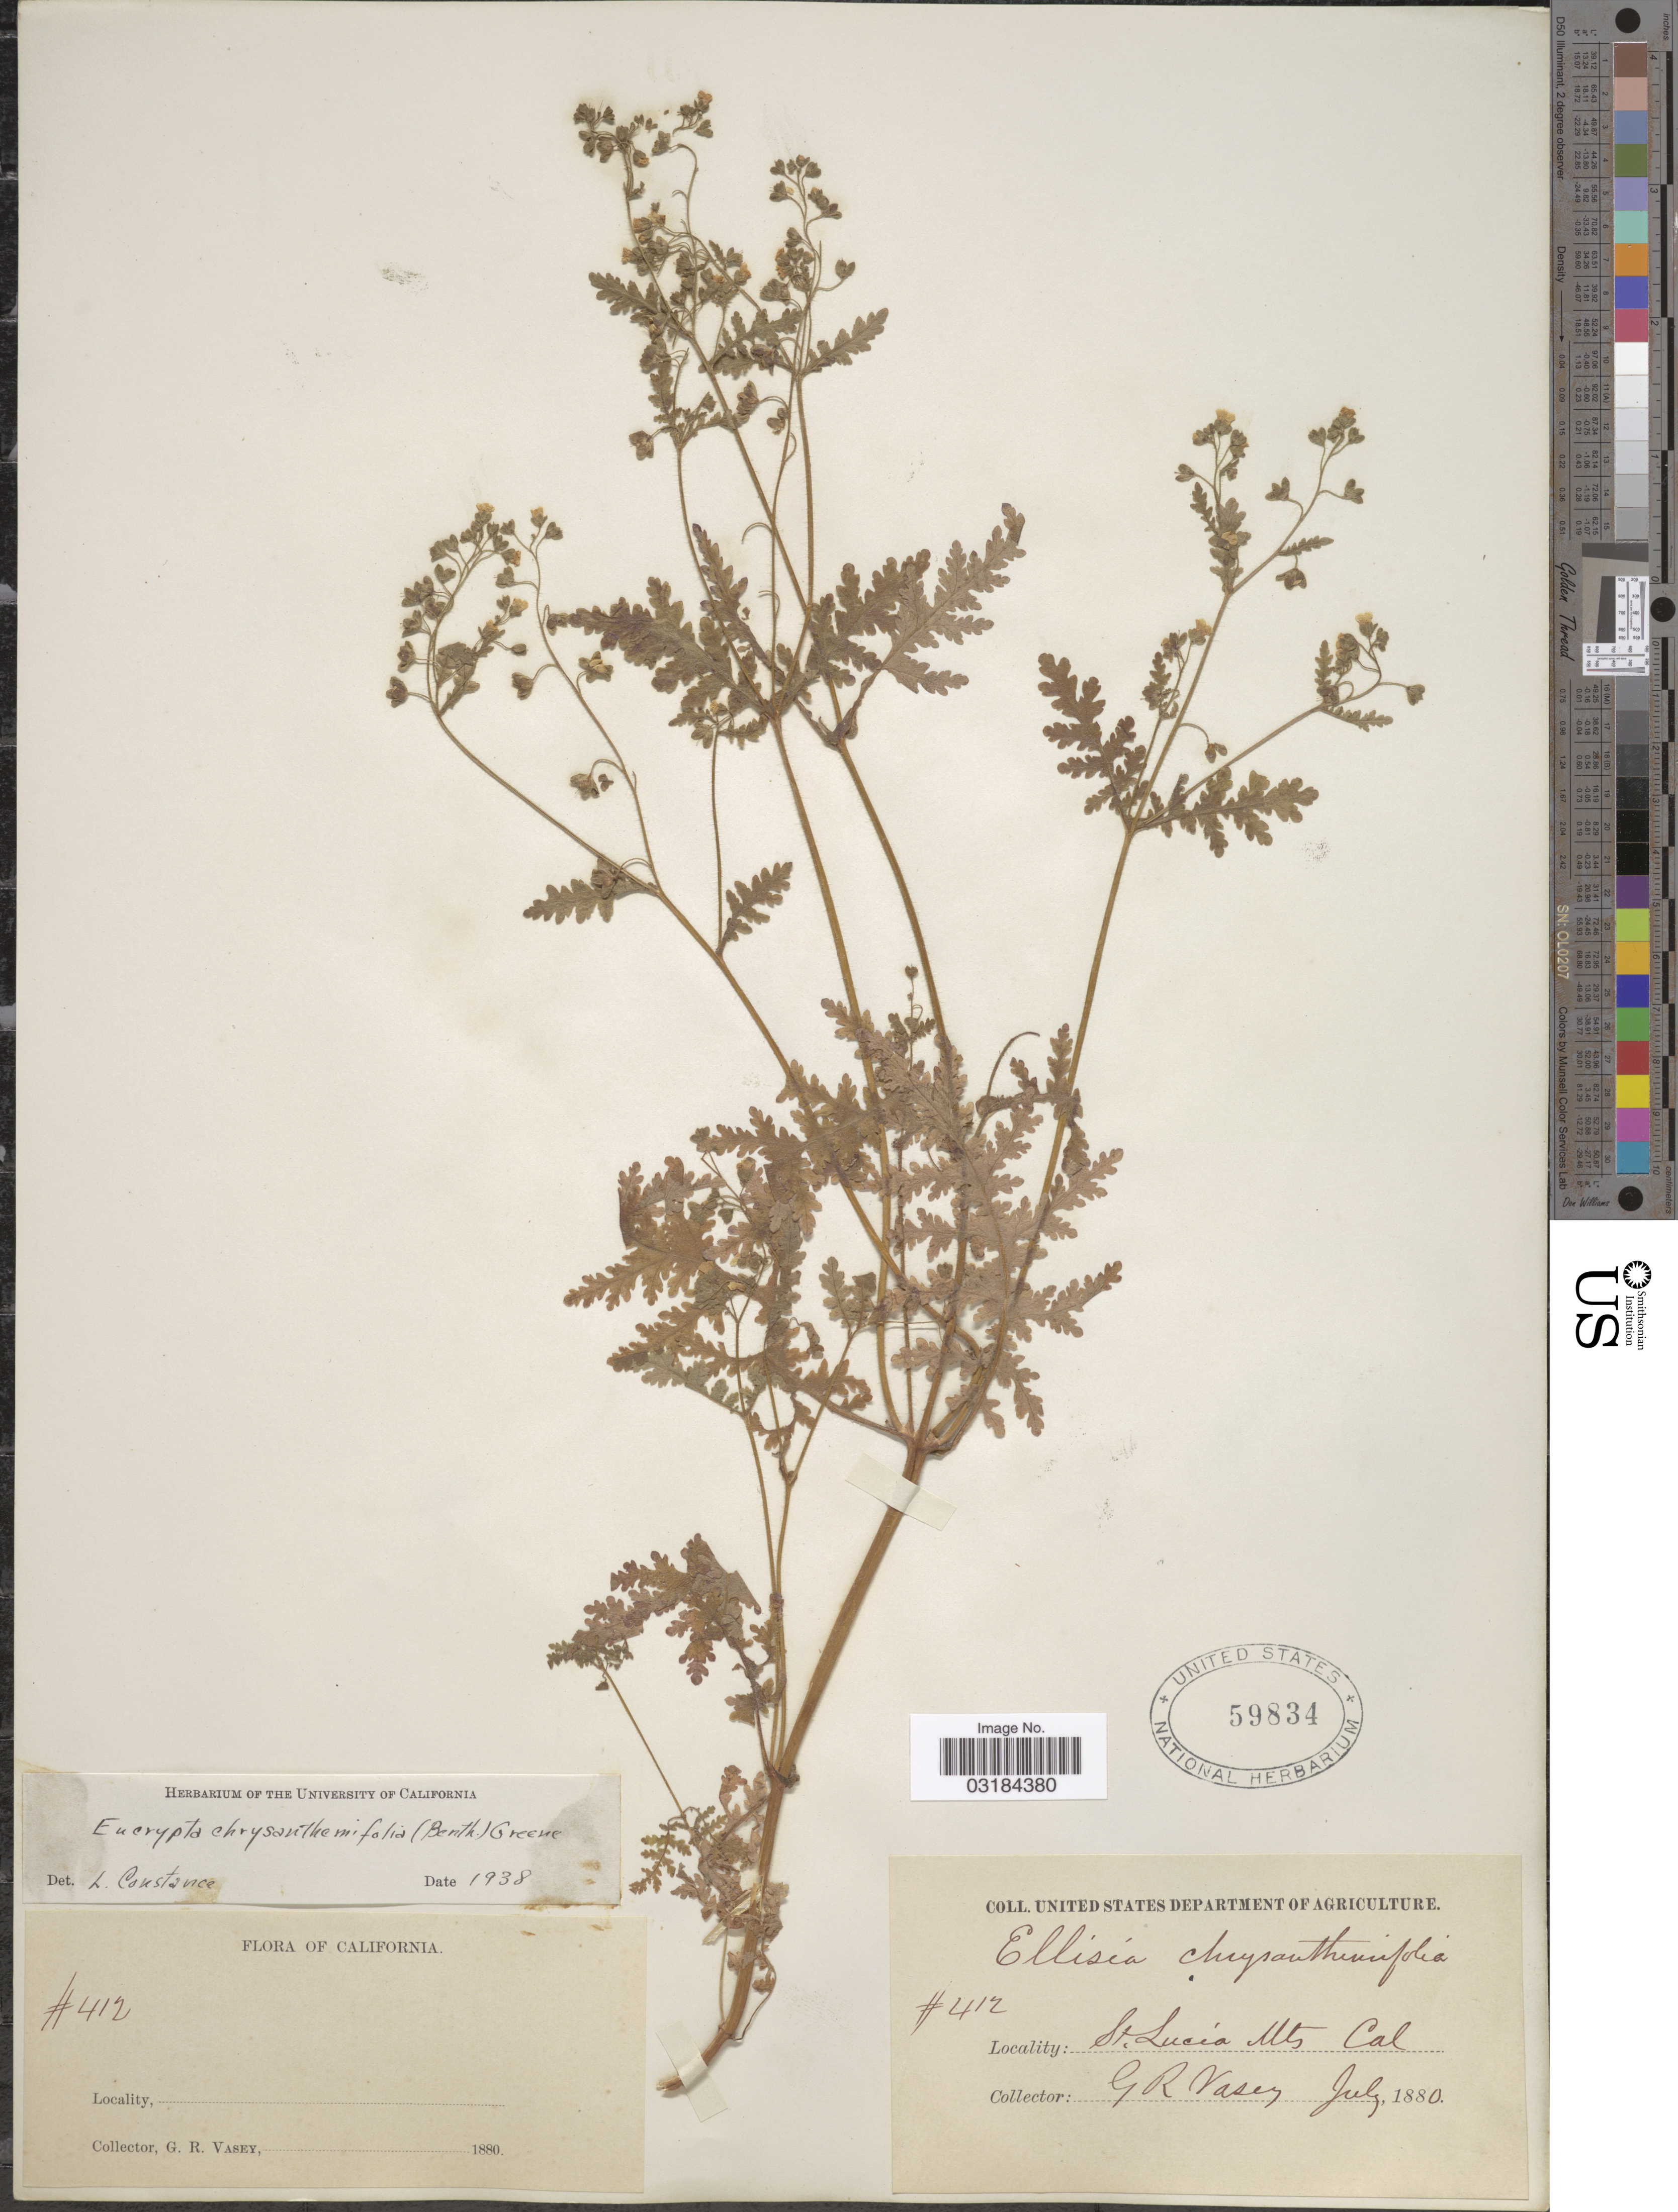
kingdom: Plantae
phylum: Tracheophyta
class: Magnoliopsida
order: Boraginales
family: Hydrophyllaceae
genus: Eucrypta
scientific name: Eucrypta chrysanthemifolia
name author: (Benth.) Greene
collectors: G. R. Vasey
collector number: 412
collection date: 1880-07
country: United States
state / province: California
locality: St. Lucia Mts.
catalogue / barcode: US 59834